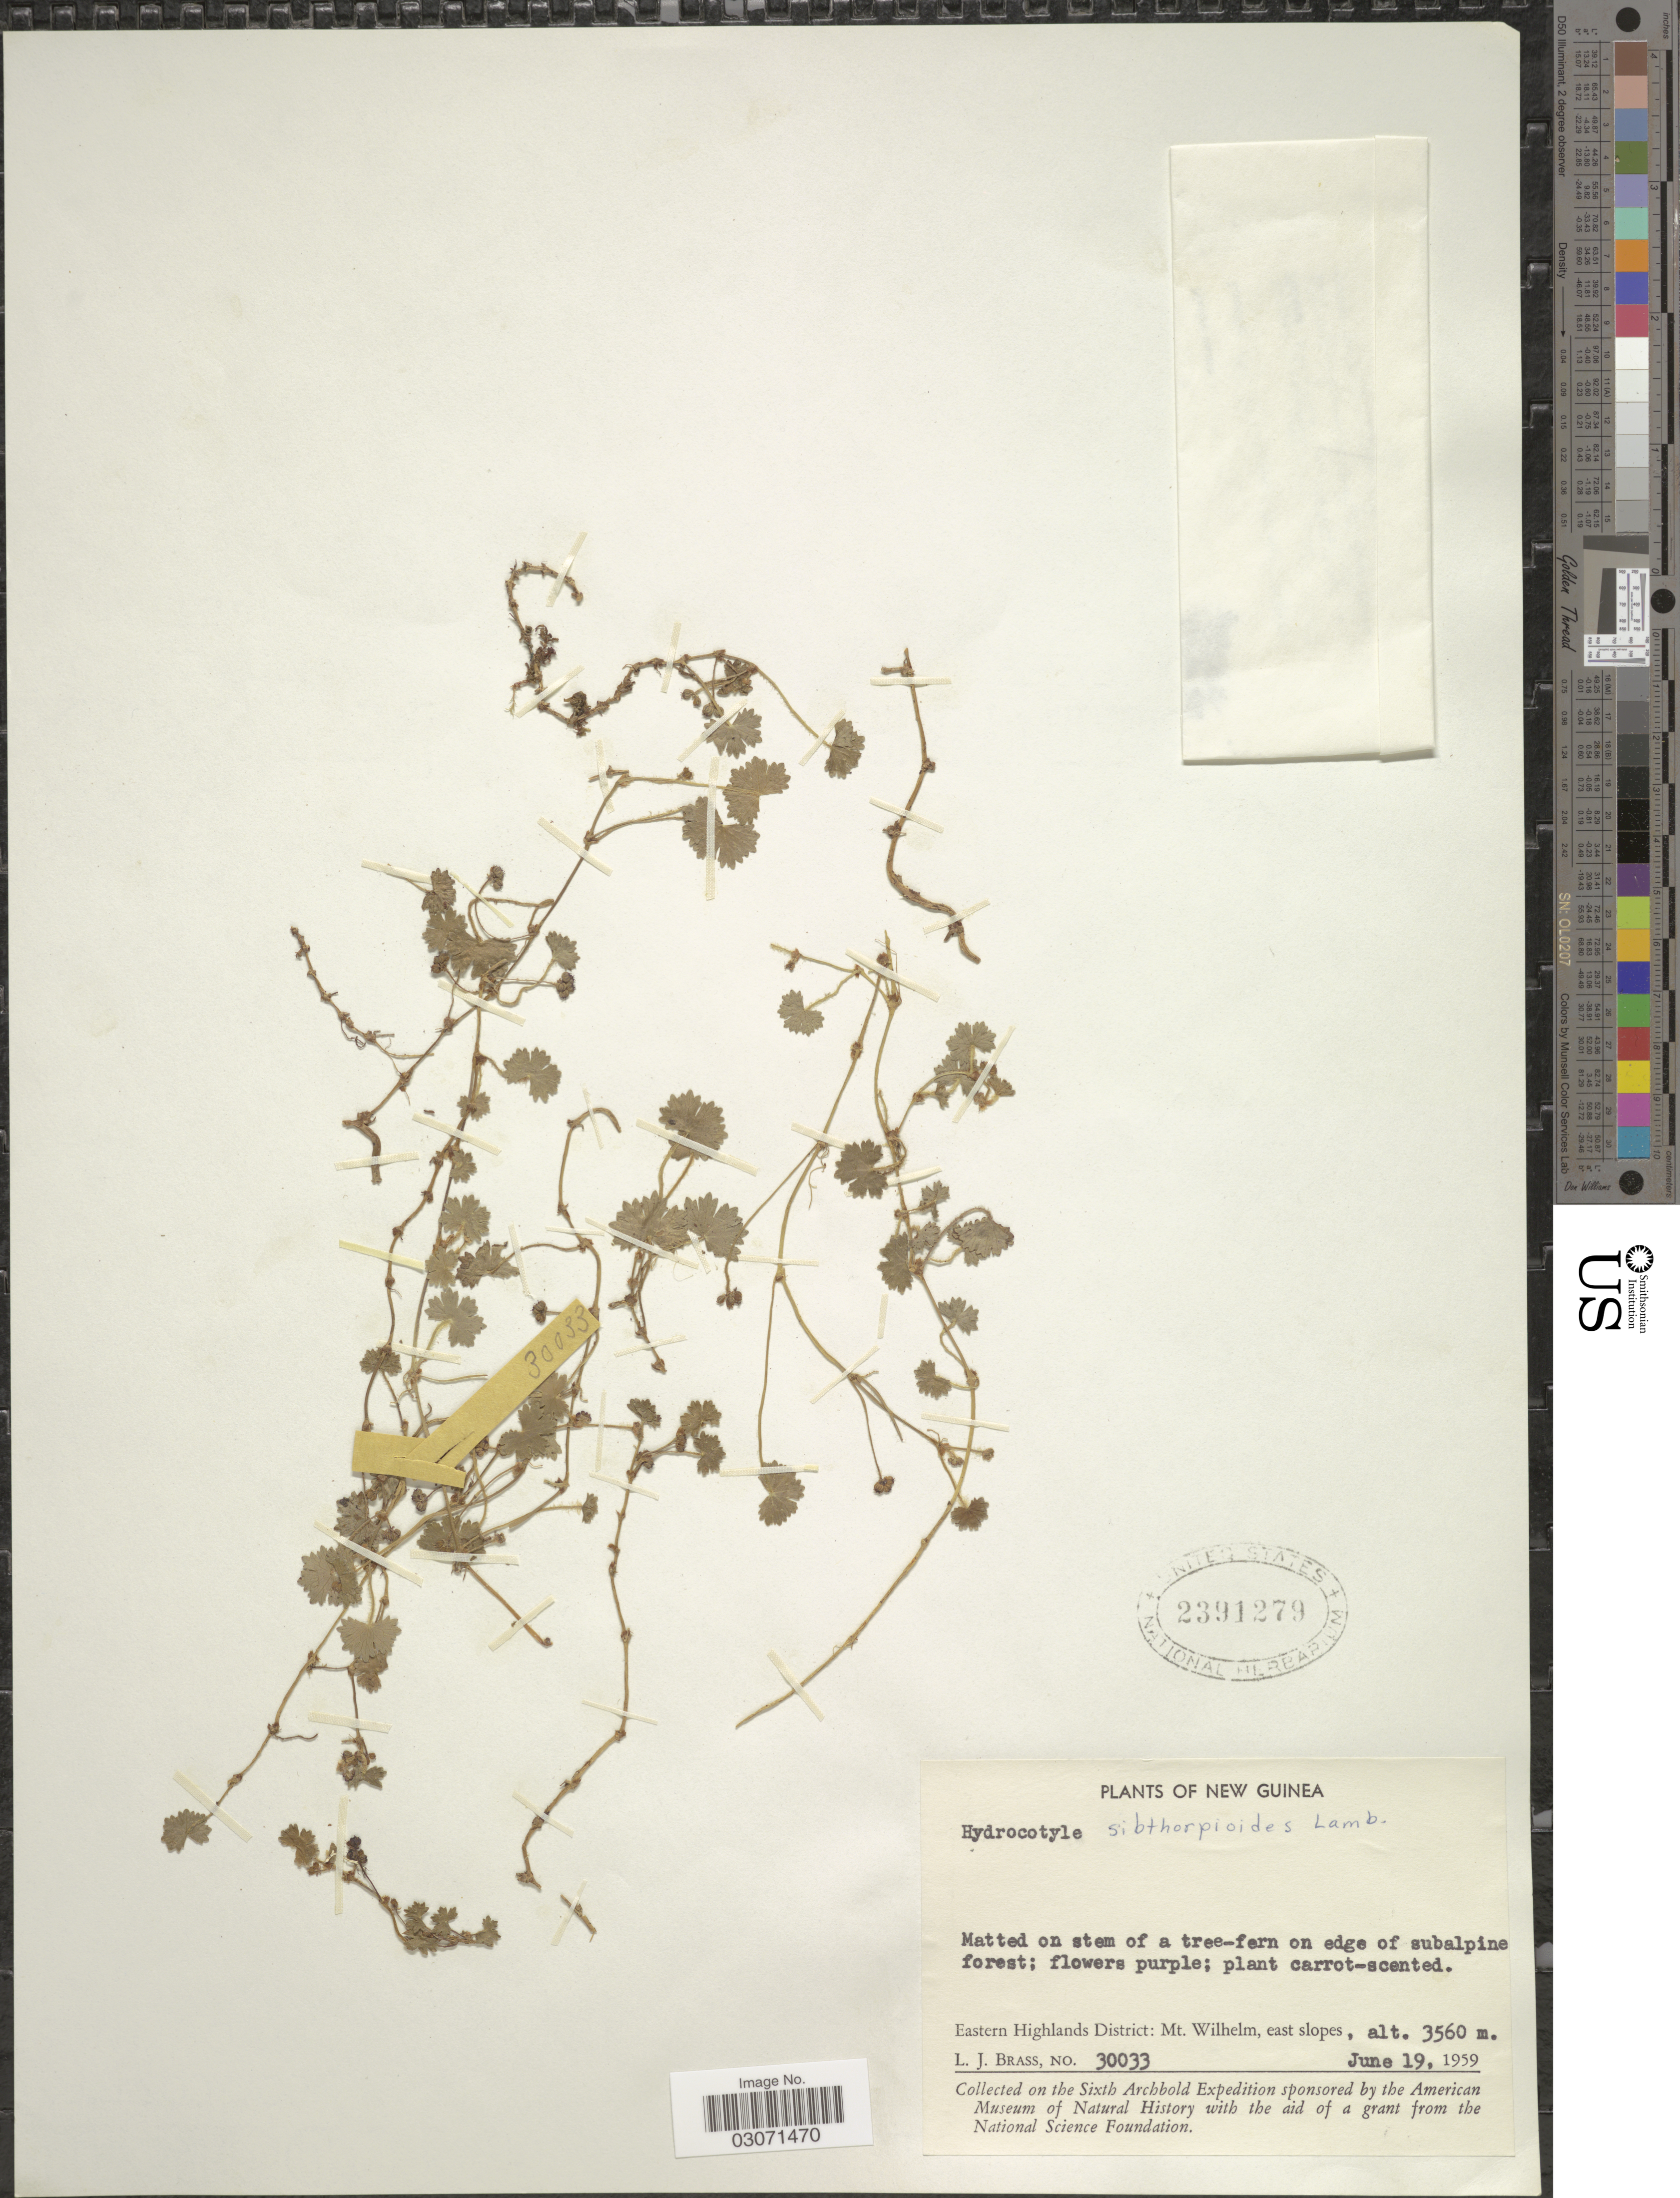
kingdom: Plantae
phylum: Tracheophyta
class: Magnoliopsida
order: Apiales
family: Araliaceae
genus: Hydrocotyle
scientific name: Hydrocotyle sibthorpioides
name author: Lam.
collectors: L. J. Brass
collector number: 30033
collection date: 1959-06-19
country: Papua New Guinea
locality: New Guinea. Eastern Highlands District: Mt. Wilhelm, east slopes.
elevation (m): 3560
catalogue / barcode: US 2391279